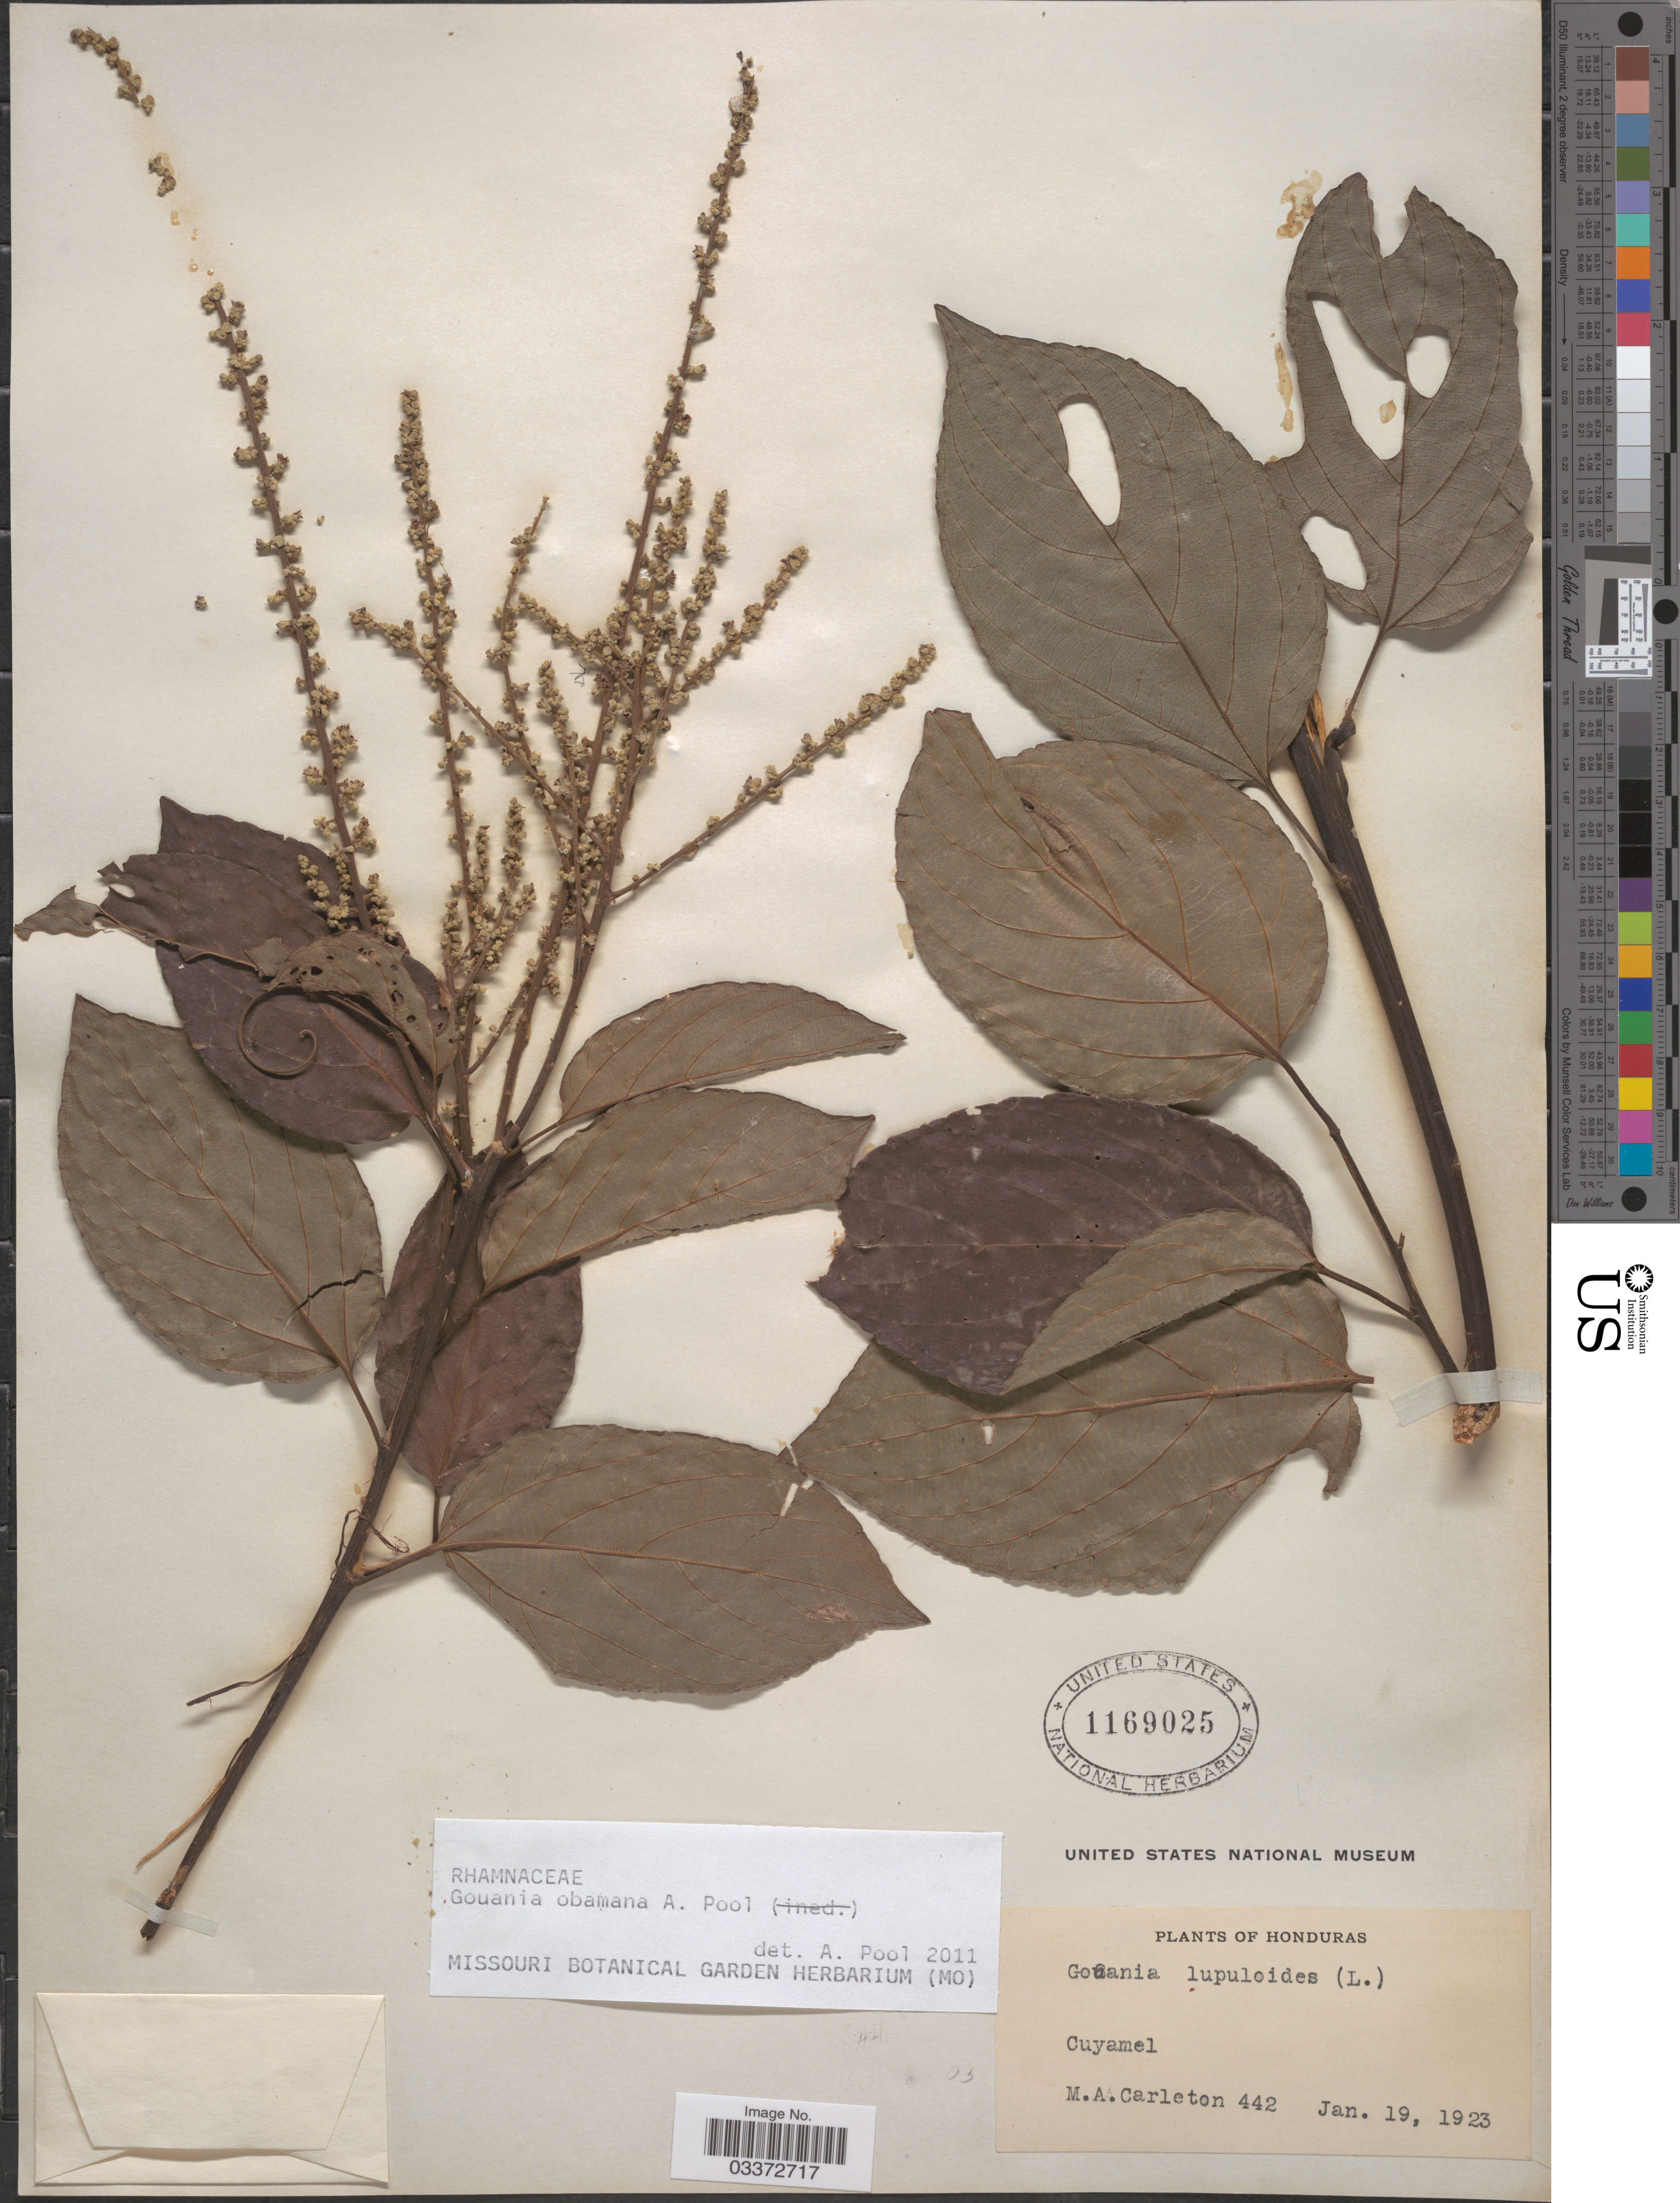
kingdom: Plantae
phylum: Tracheophyta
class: Magnoliopsida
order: Rosales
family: Rhamnaceae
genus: Gouania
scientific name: Gouania obamana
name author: A. Pool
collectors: M. A. Carleton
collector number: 442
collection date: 1923-01-19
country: Honduras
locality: Cuyamel.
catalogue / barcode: US 1169025